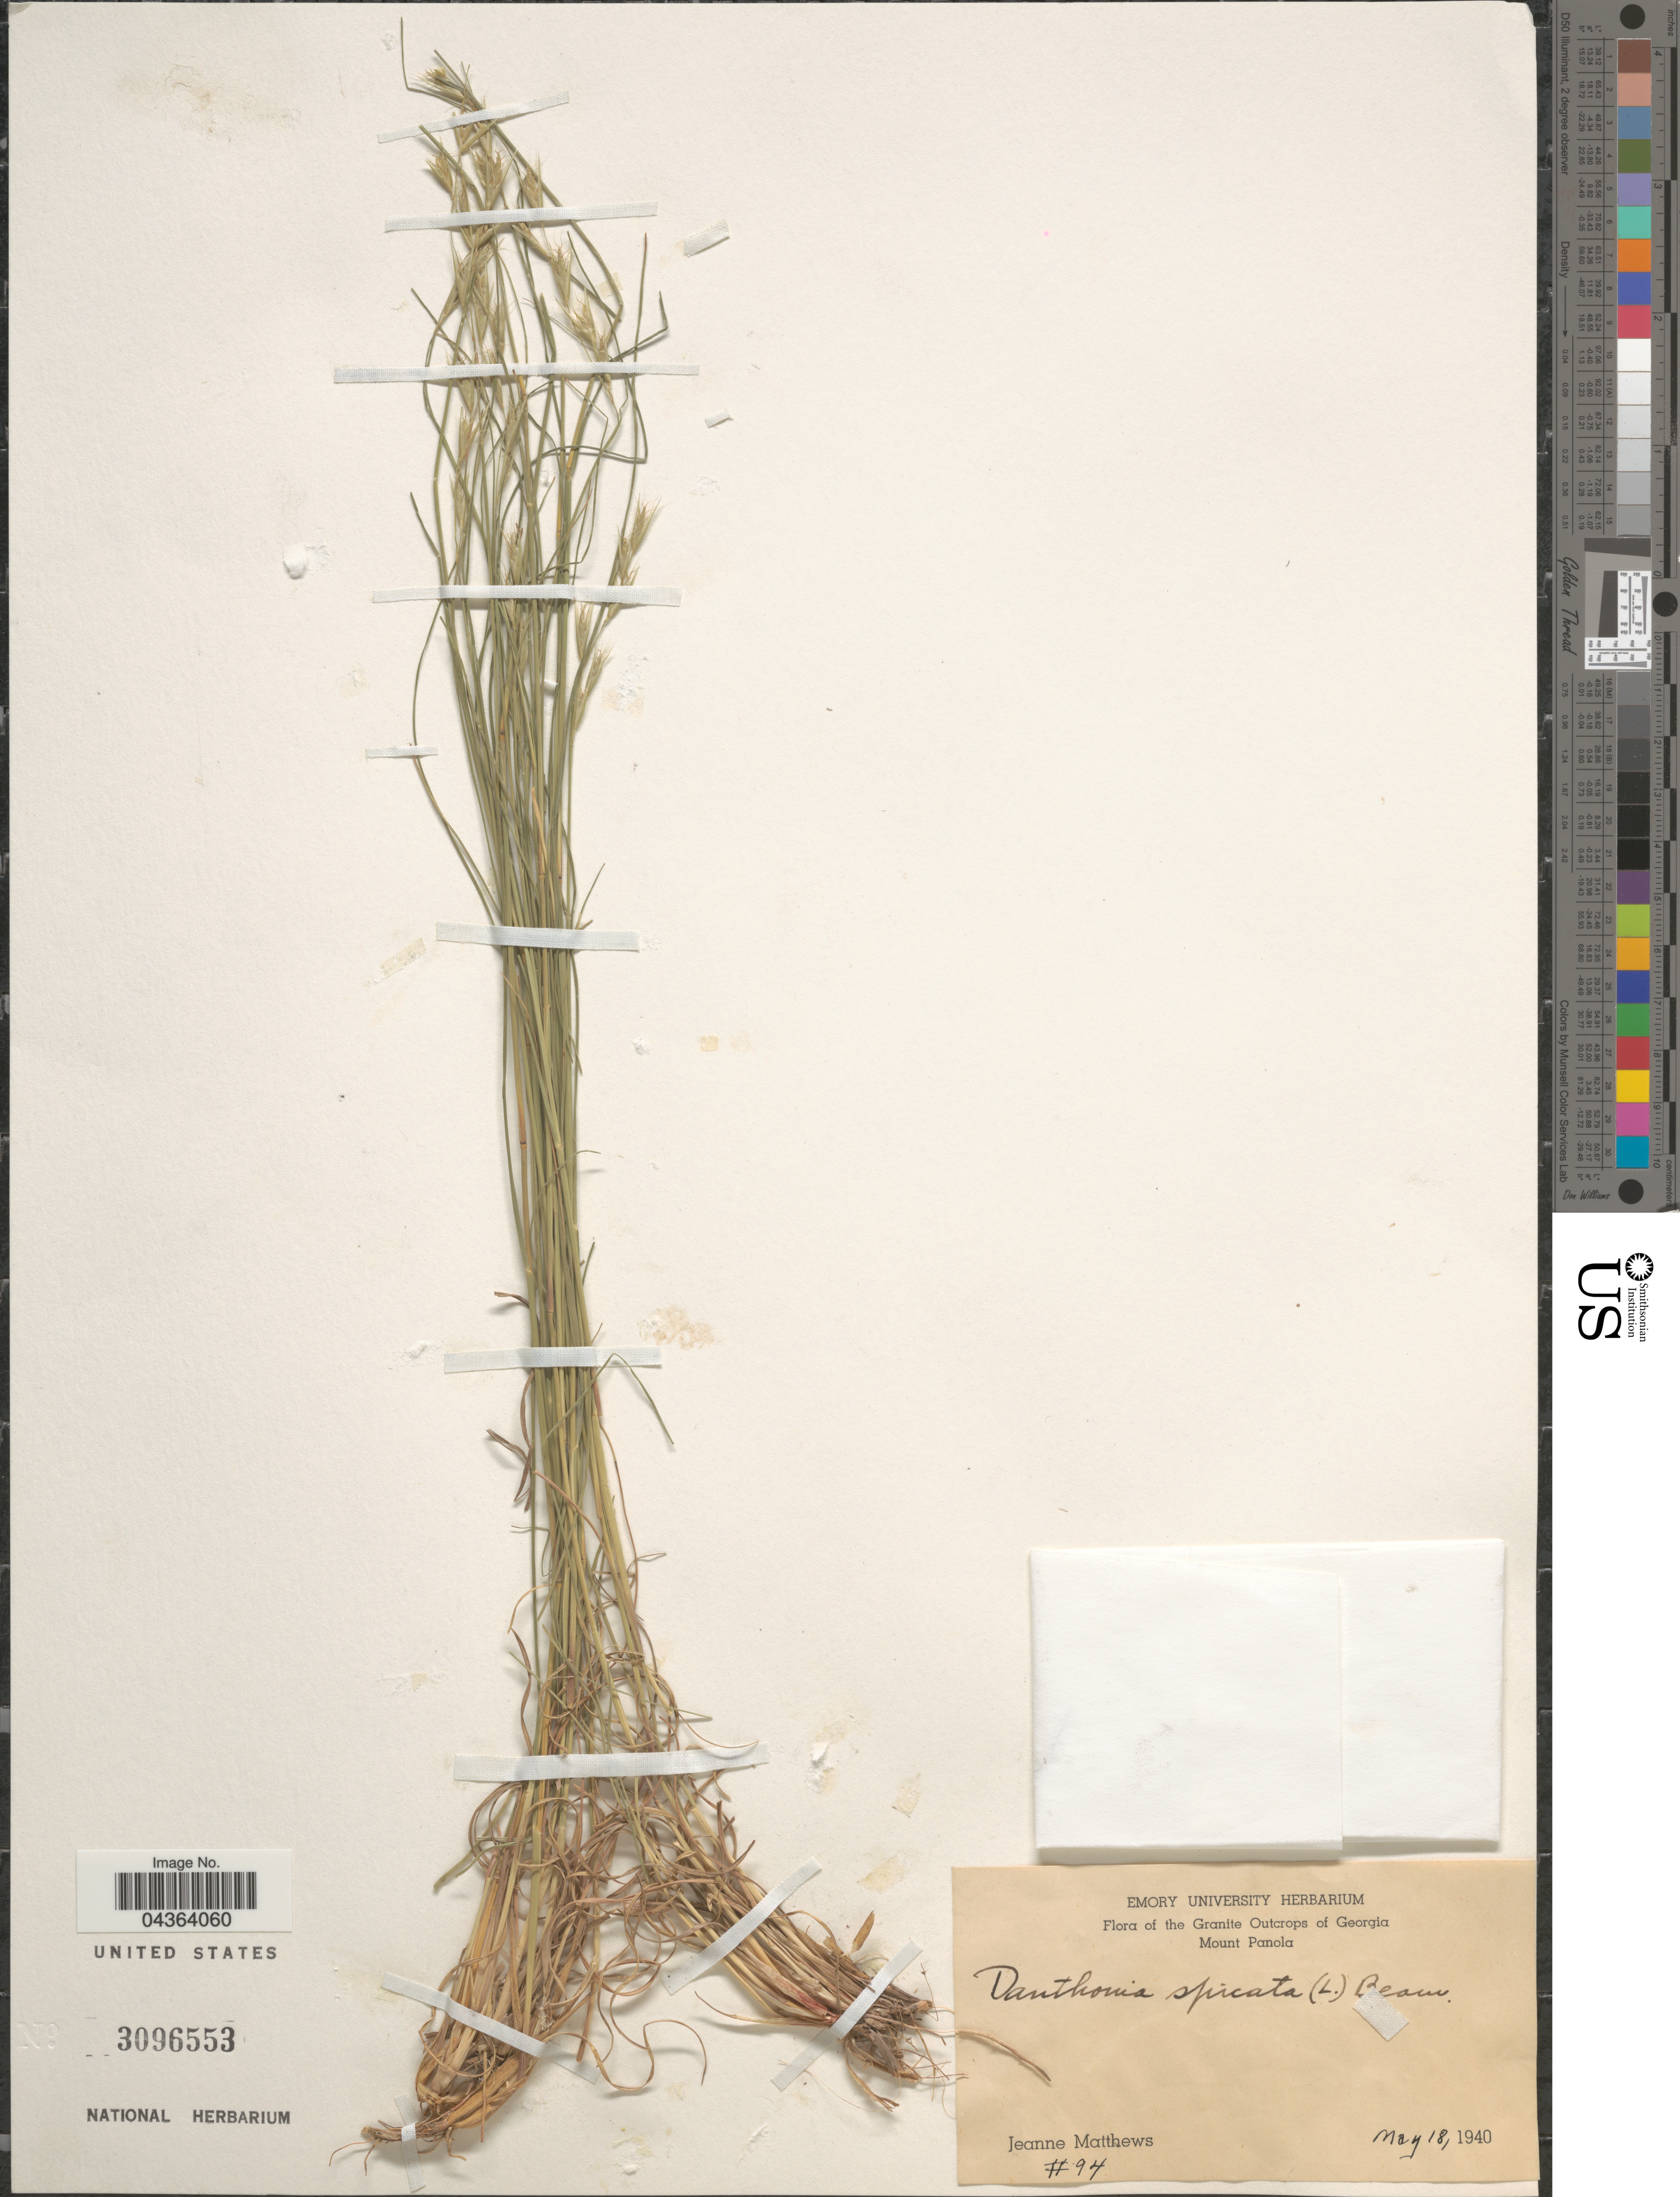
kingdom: Plantae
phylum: Tracheophyta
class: Liliopsida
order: Poales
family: Poaceae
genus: Danthonia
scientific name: Danthonia spicata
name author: (L.) P. Beauv. ex Roem. & Schult.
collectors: J. Matthews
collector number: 94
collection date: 1940-05-18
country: United States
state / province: Georgia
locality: Granite Outcrops of Georgia. Mount Panola.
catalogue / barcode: US 3096553